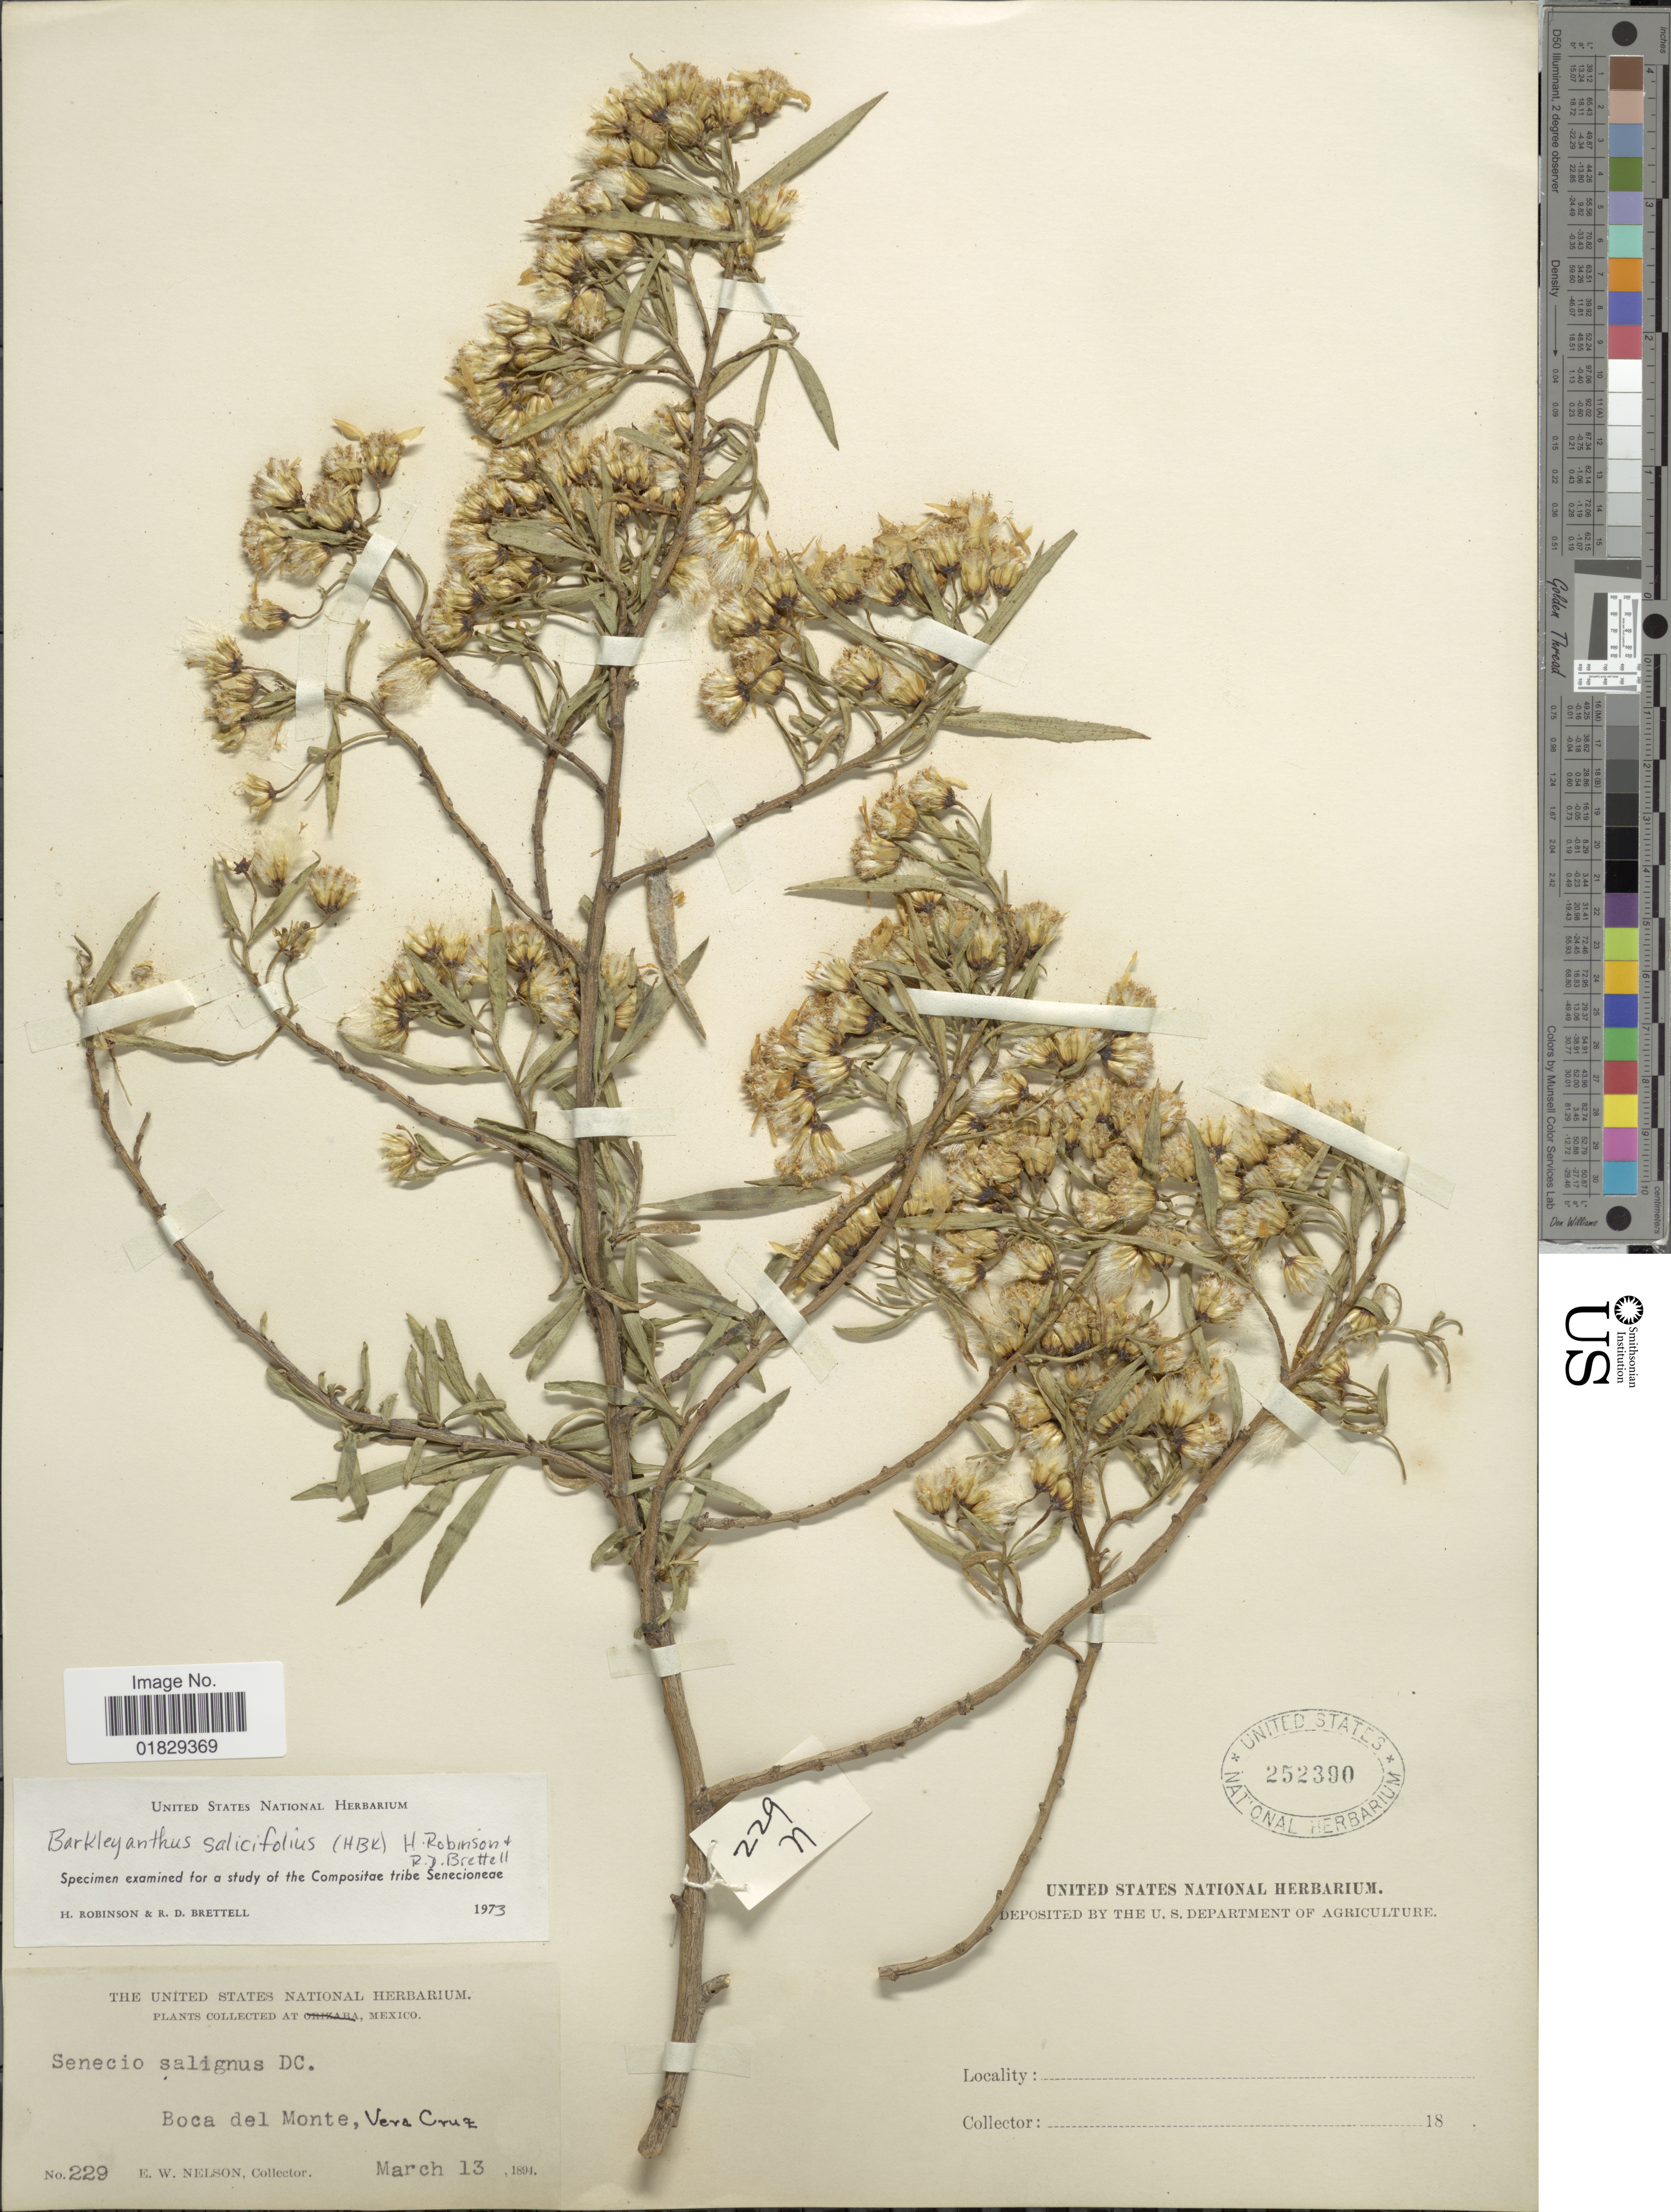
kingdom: Plantae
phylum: Tracheophyta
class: Magnoliopsida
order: Asterales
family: Asteraceae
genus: Barkleyanthus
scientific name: Barkleyanthus salicifolius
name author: (Kunth) H. Rob. & Brettell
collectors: E. W. Nelson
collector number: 229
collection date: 1894-03-13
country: Mexico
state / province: Veracruz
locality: Boca del Monte, Vera Cruz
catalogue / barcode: US 252390